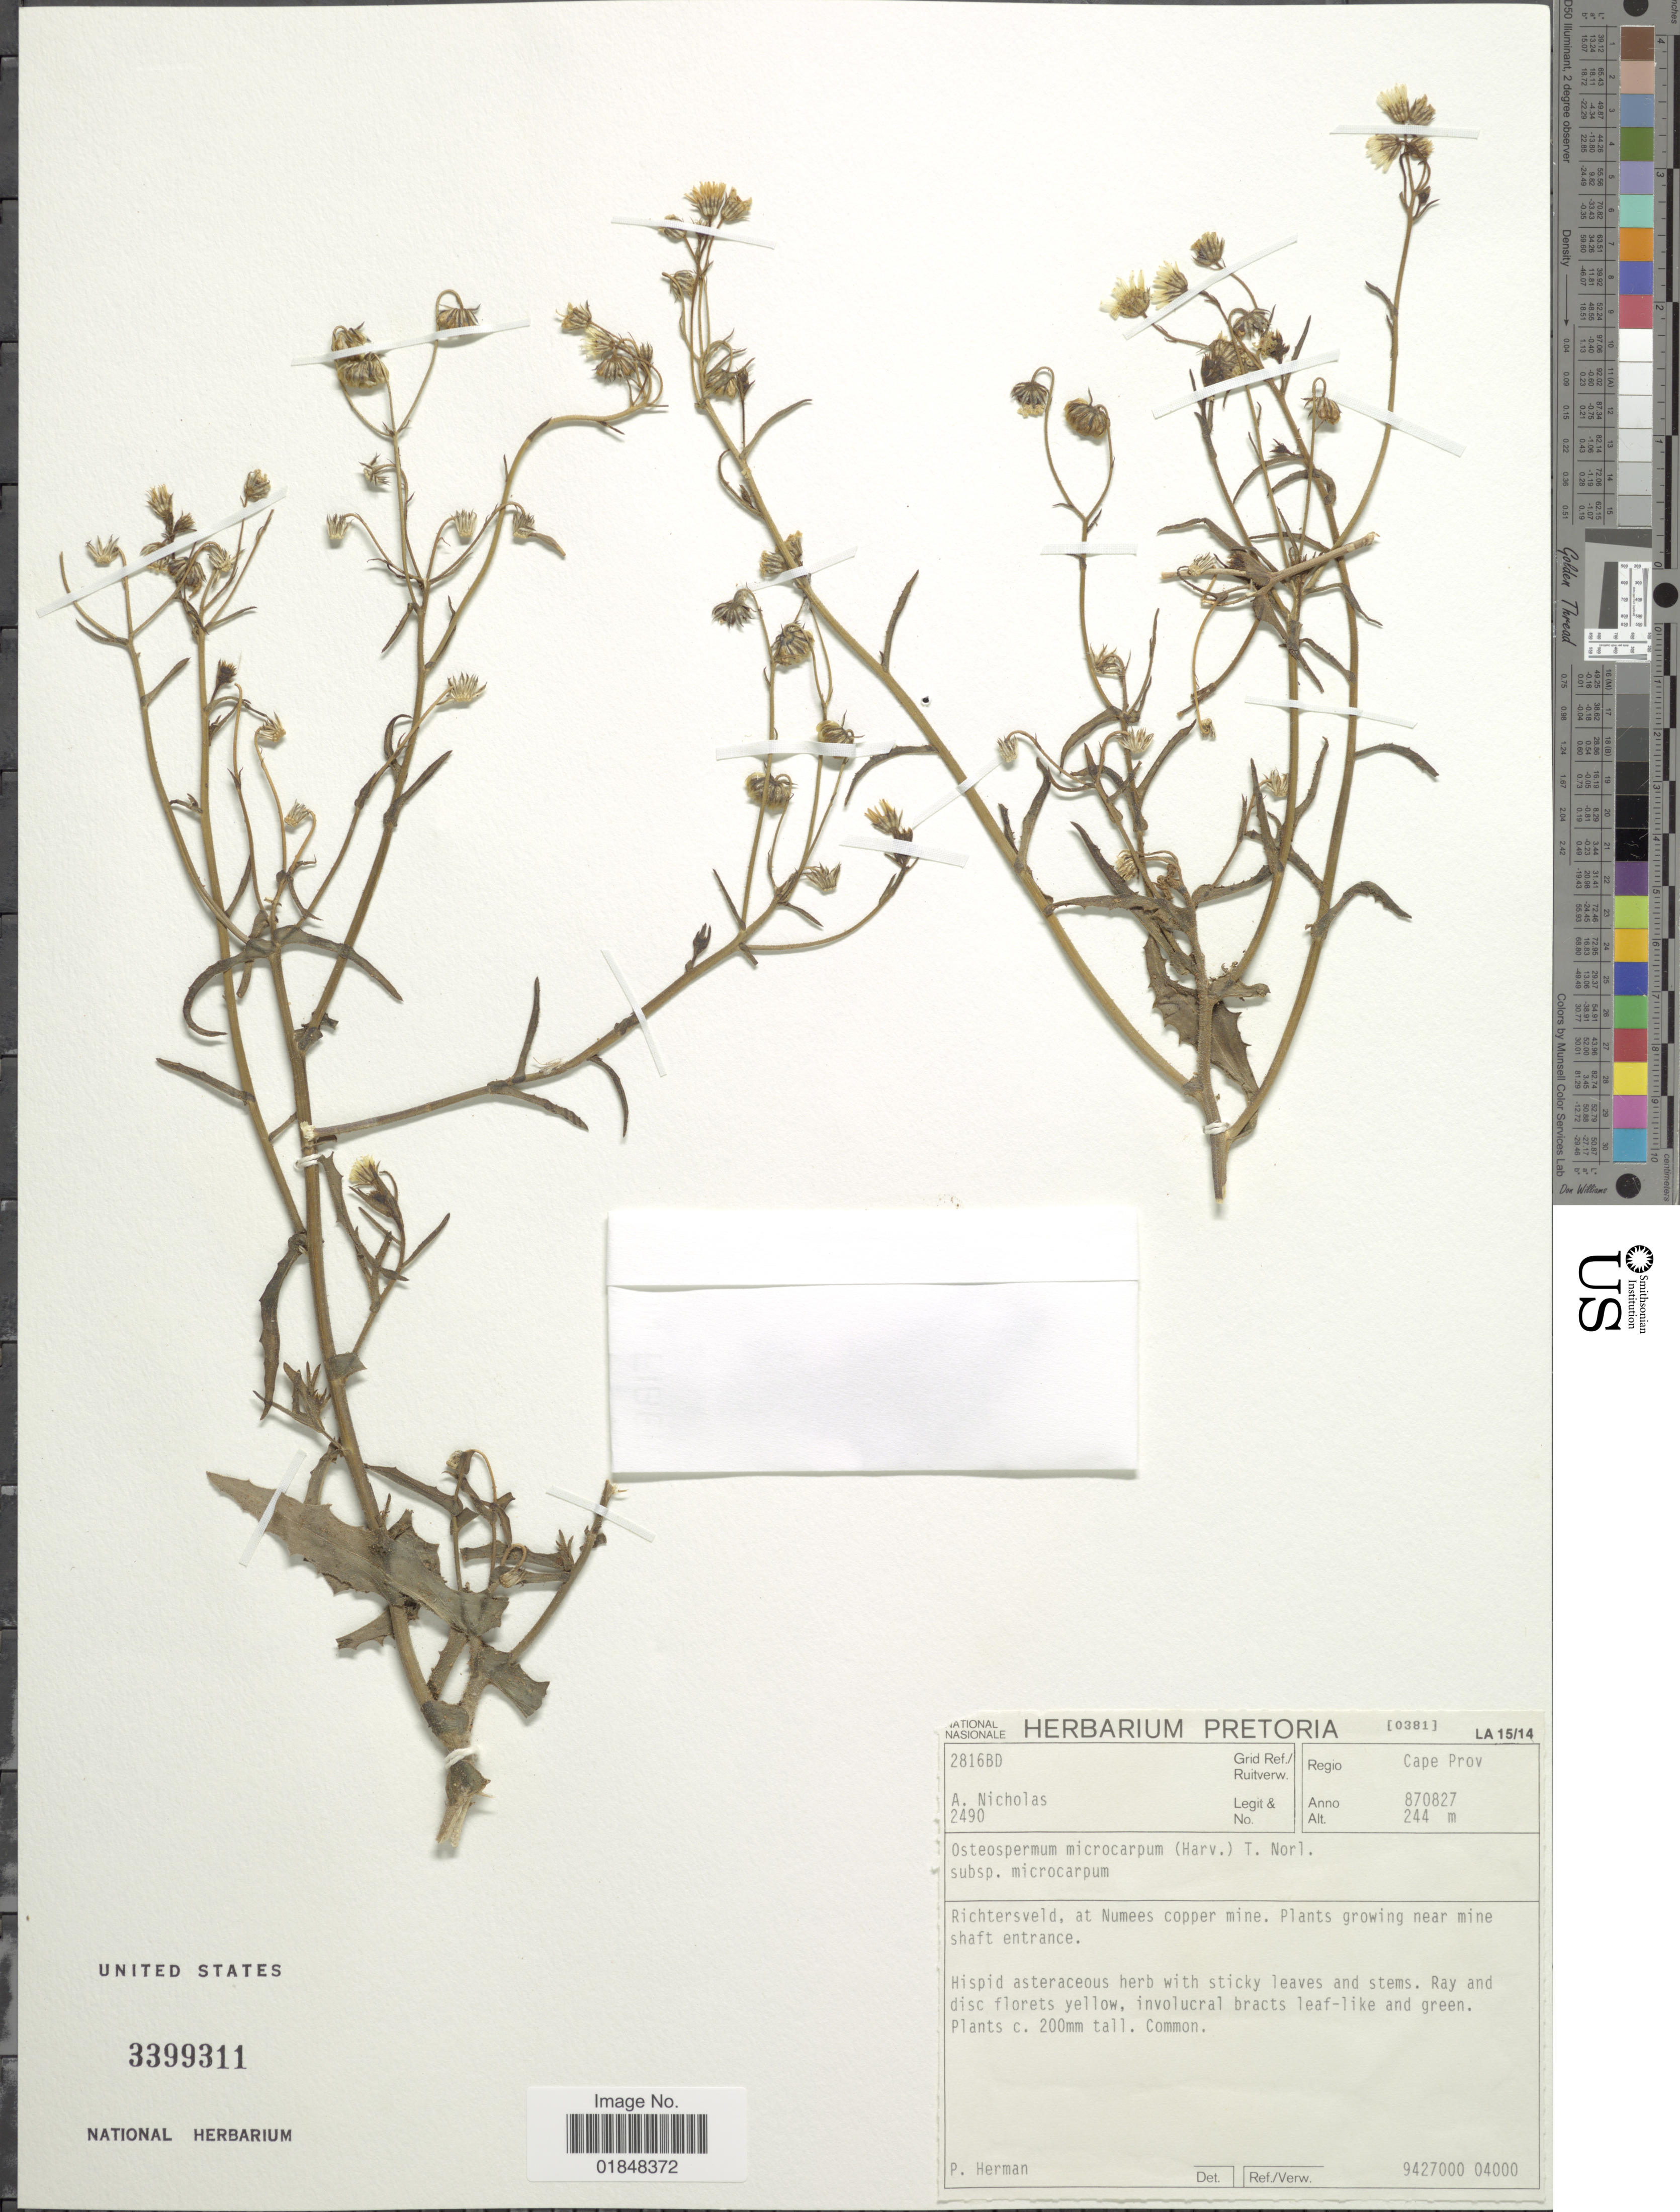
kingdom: Plantae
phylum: Tracheophyta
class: Magnoliopsida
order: Asterales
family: Asteraceae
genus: Osteospermum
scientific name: Osteospermum microcarpum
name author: (Harv.) Norl.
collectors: A. Nicholas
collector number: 2490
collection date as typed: Transcribed d/m/y: 27/8/87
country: South Africa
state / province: Northern Cape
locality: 2816 BD. Richtersveld. t Numees copper mine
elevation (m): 244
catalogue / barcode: US 3399311